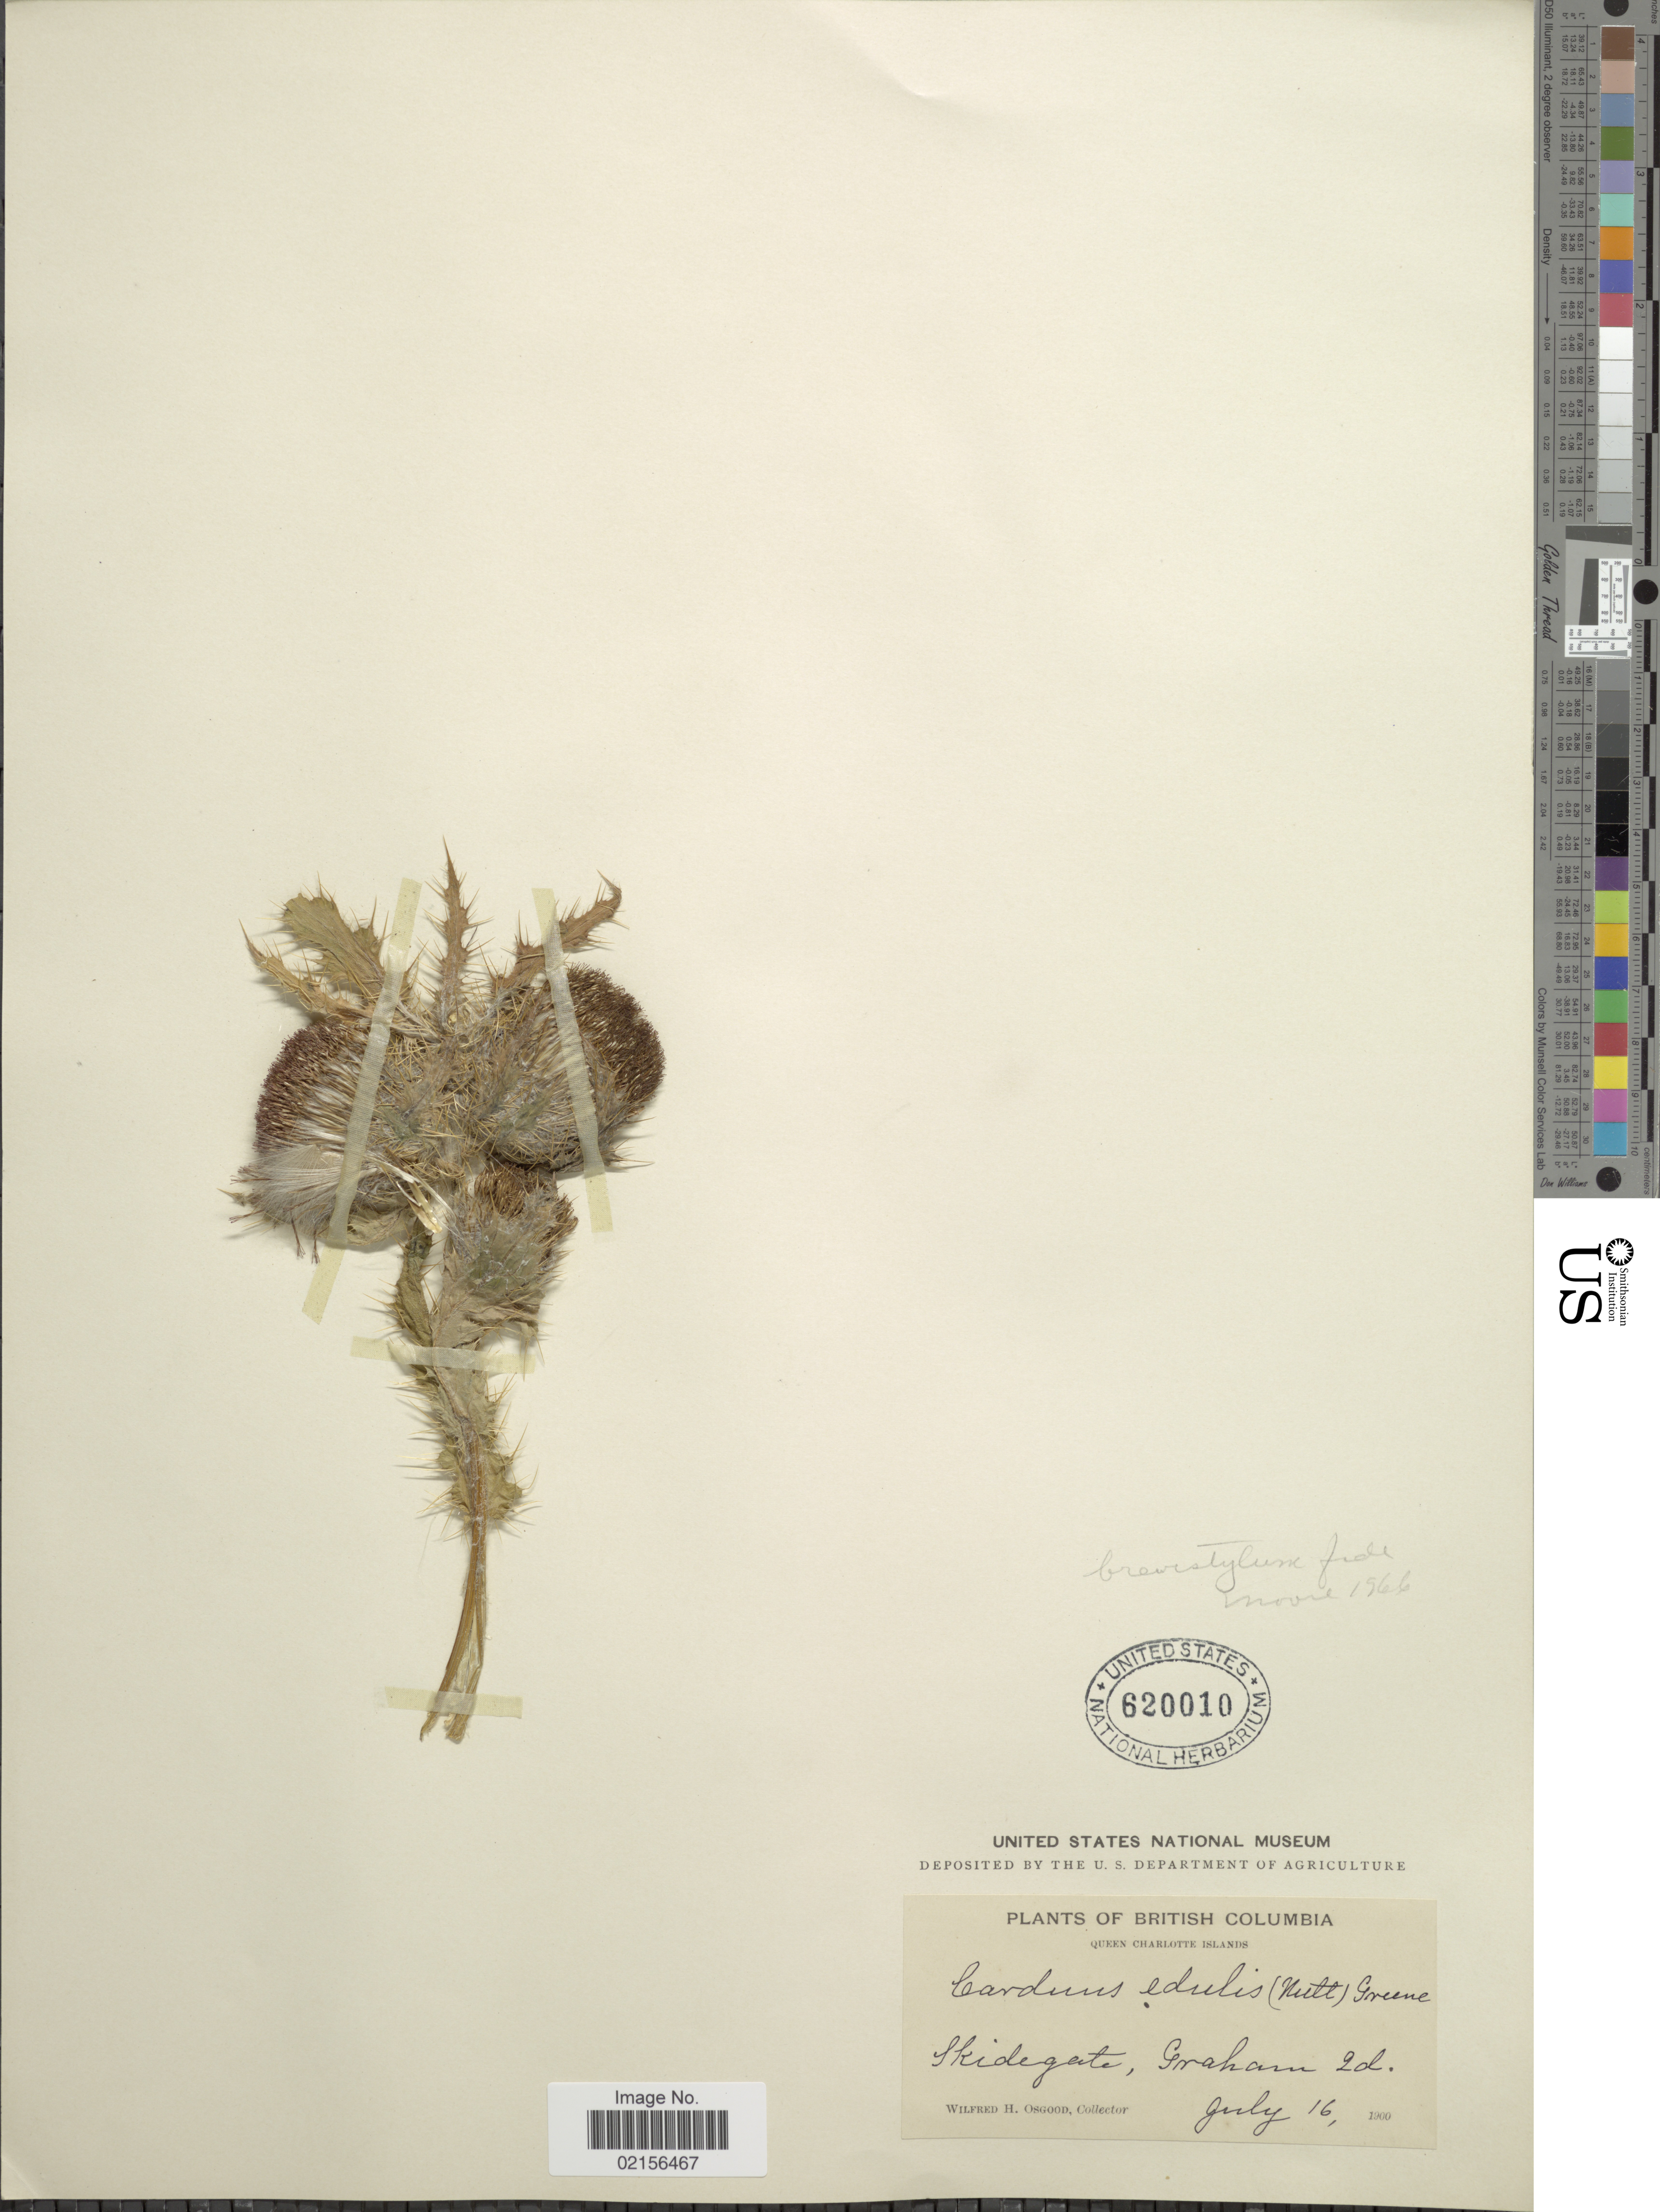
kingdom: Plantae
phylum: Tracheophyta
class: Magnoliopsida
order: Asterales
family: Asteraceae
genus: Cirsium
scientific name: Cirsium brevistylum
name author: Cronq.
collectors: W. Osgood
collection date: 1900-07-16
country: Canada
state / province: British Columbia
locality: Queen Charlotte Islands, Skidegate, Graham Id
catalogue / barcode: US 620010